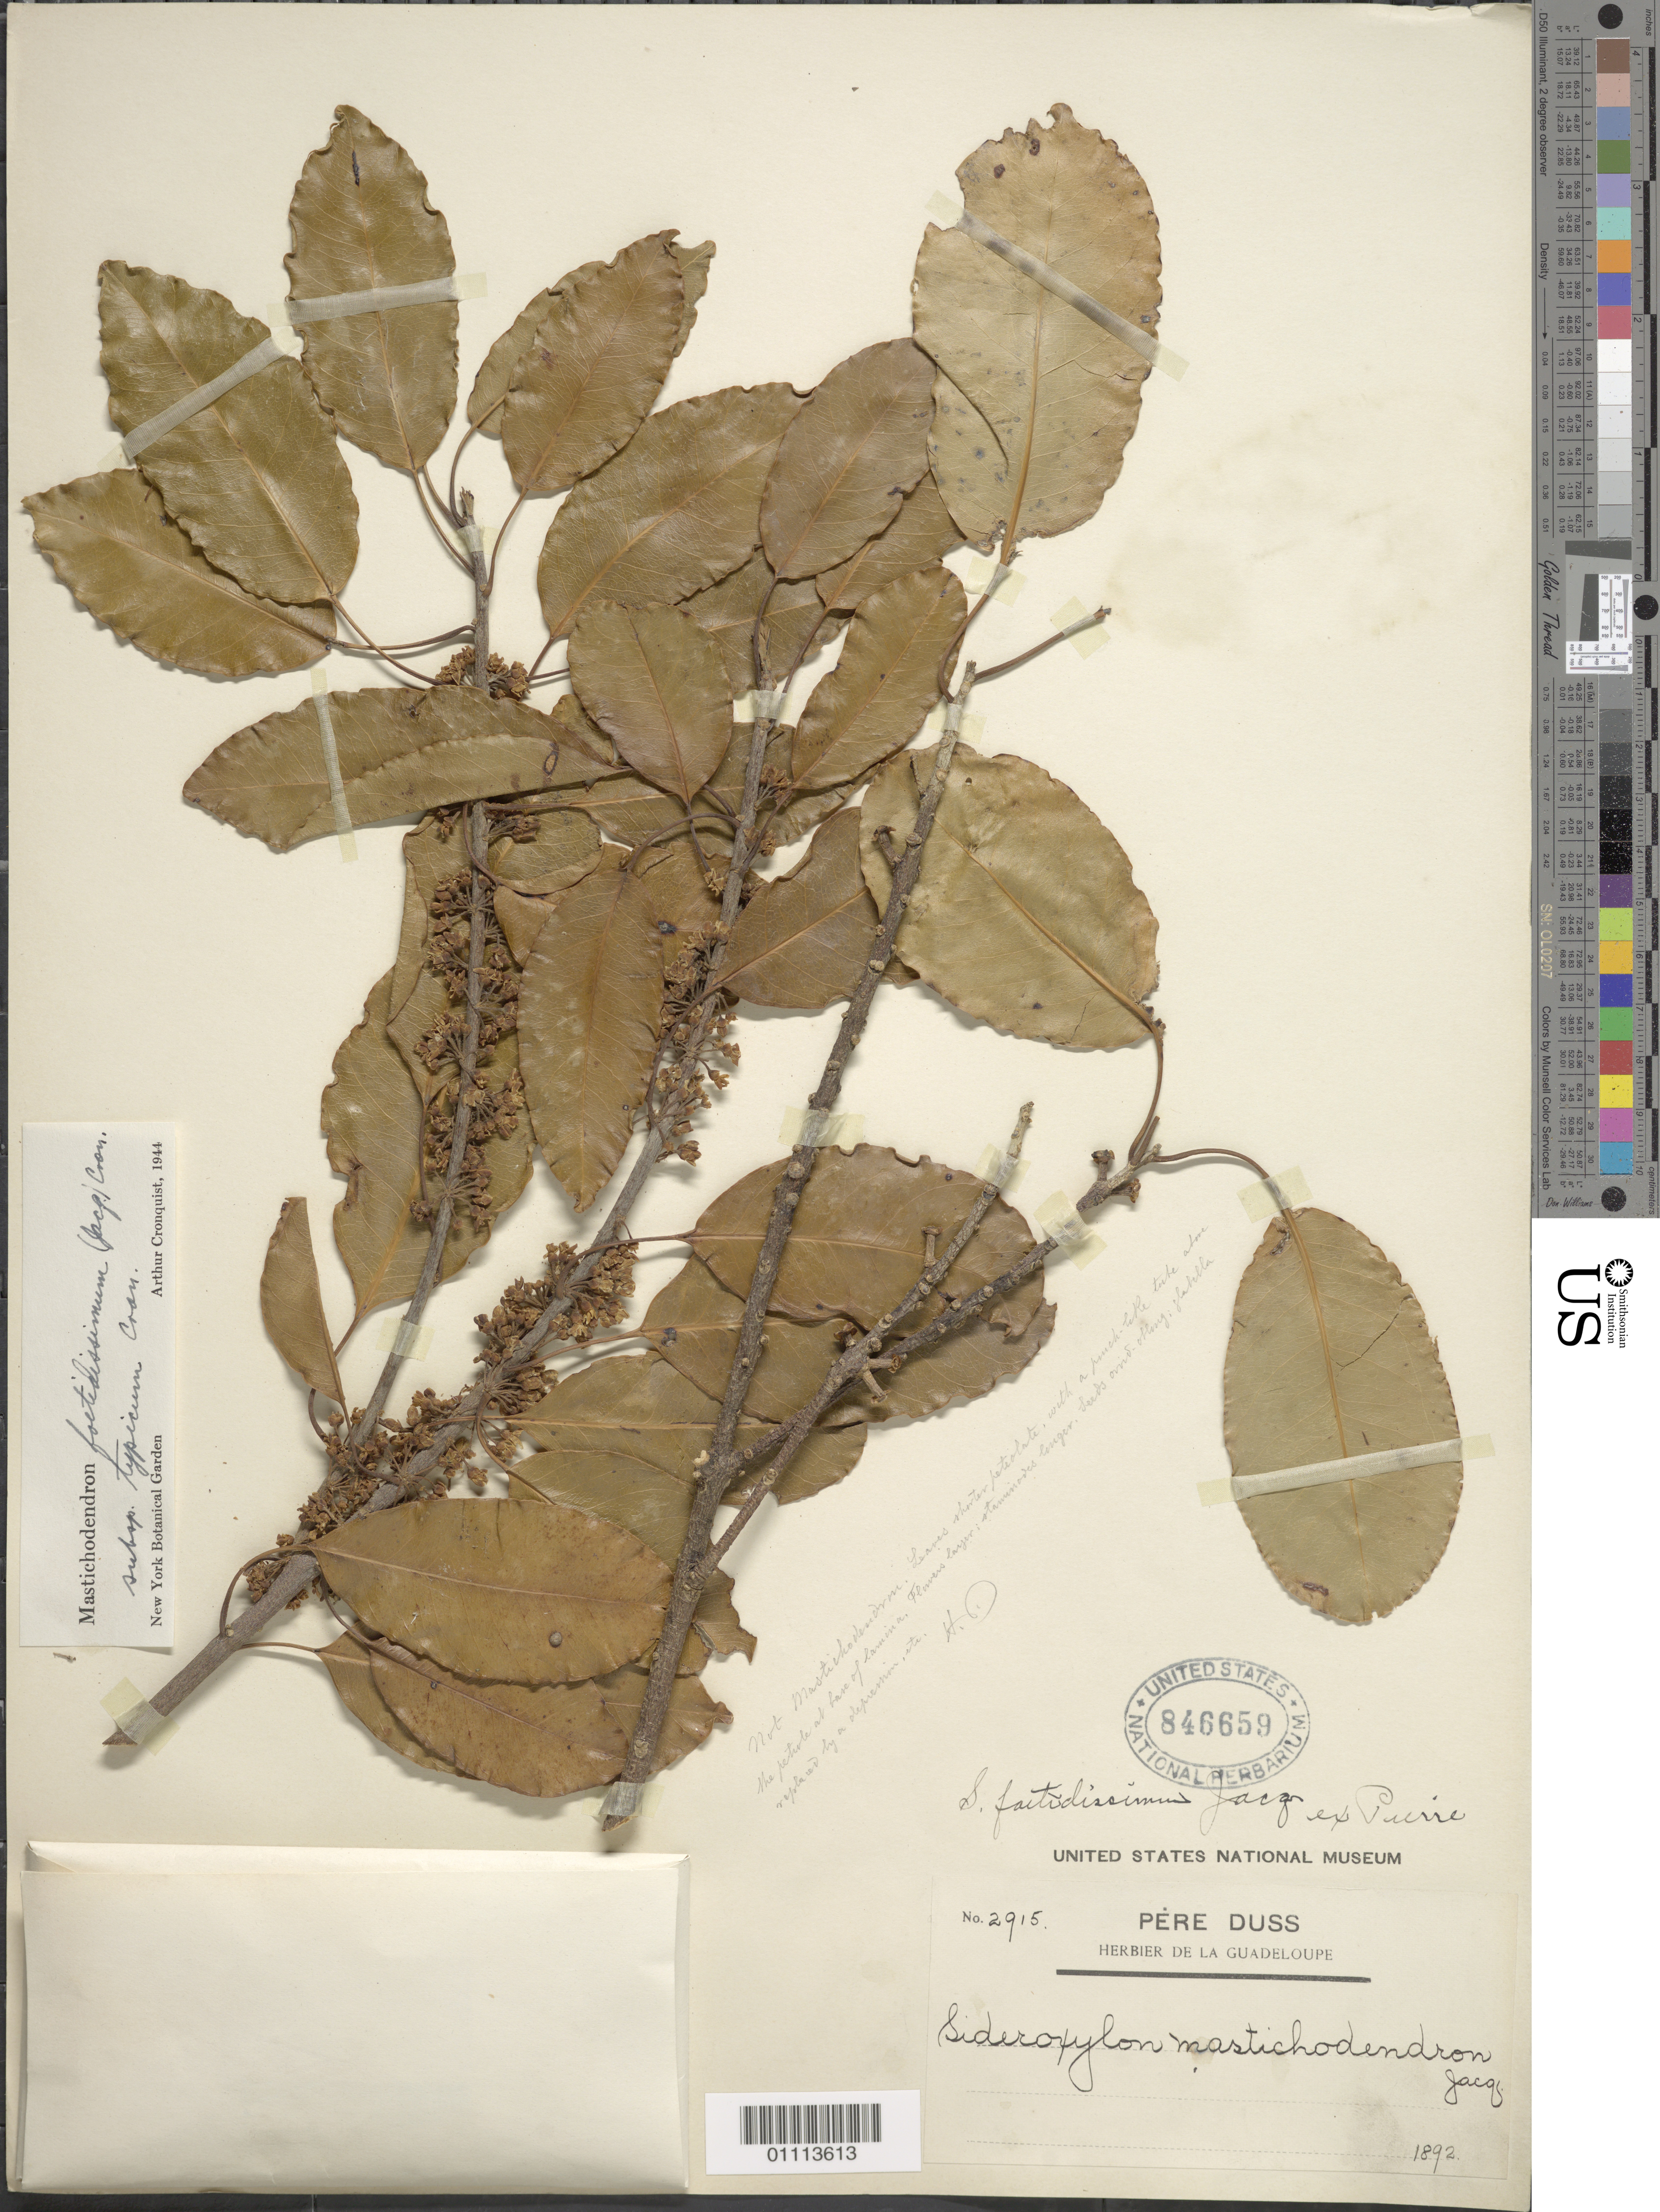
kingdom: Plantae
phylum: Tracheophyta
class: Magnoliopsida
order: Ericales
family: Sapotaceae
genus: Sideroxylon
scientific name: Sideroxylon foetidissimum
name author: Jacq.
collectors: Père Duss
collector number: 2915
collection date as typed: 1892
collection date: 1892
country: Guadeloupe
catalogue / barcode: US 846659